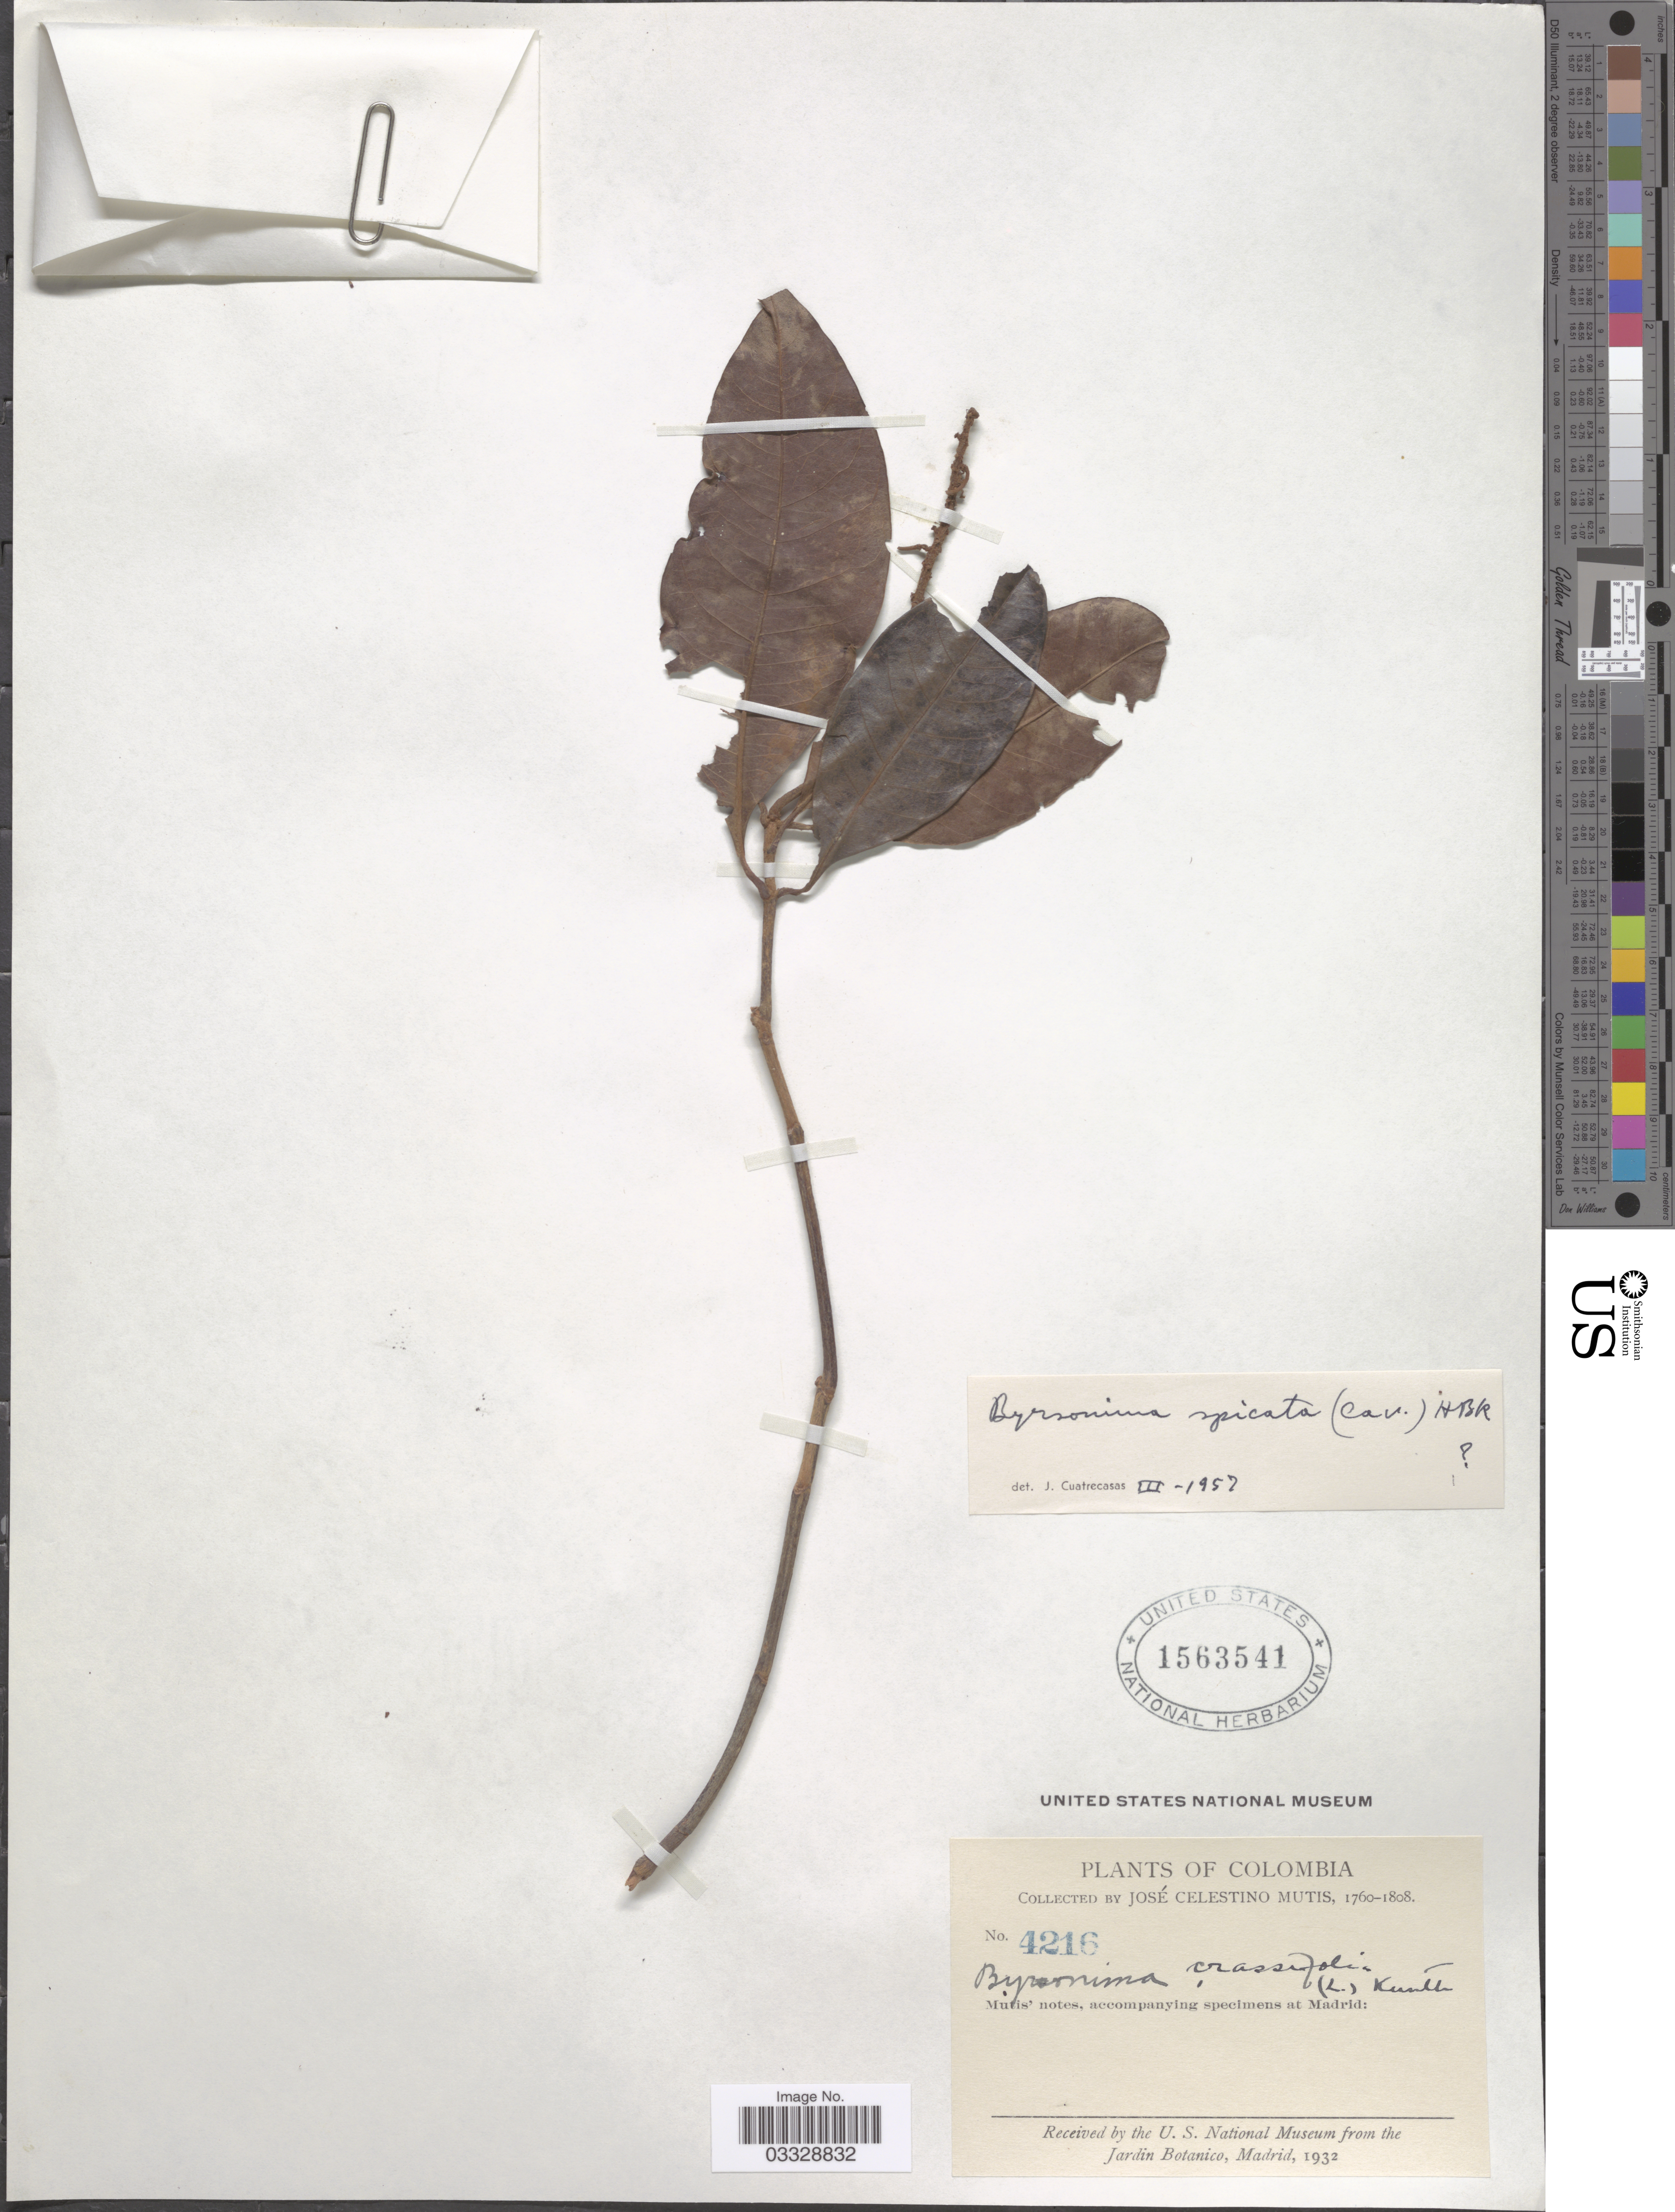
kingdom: Plantae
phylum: Tracheophyta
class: Magnoliopsida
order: Malpighiales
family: Malpighiaceae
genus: Byrsonima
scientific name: Byrsonima coriacea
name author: (Sw.) DC.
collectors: J. C. B. Mutis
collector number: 4216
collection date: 1760/1808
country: Colombia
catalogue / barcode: US 1563541